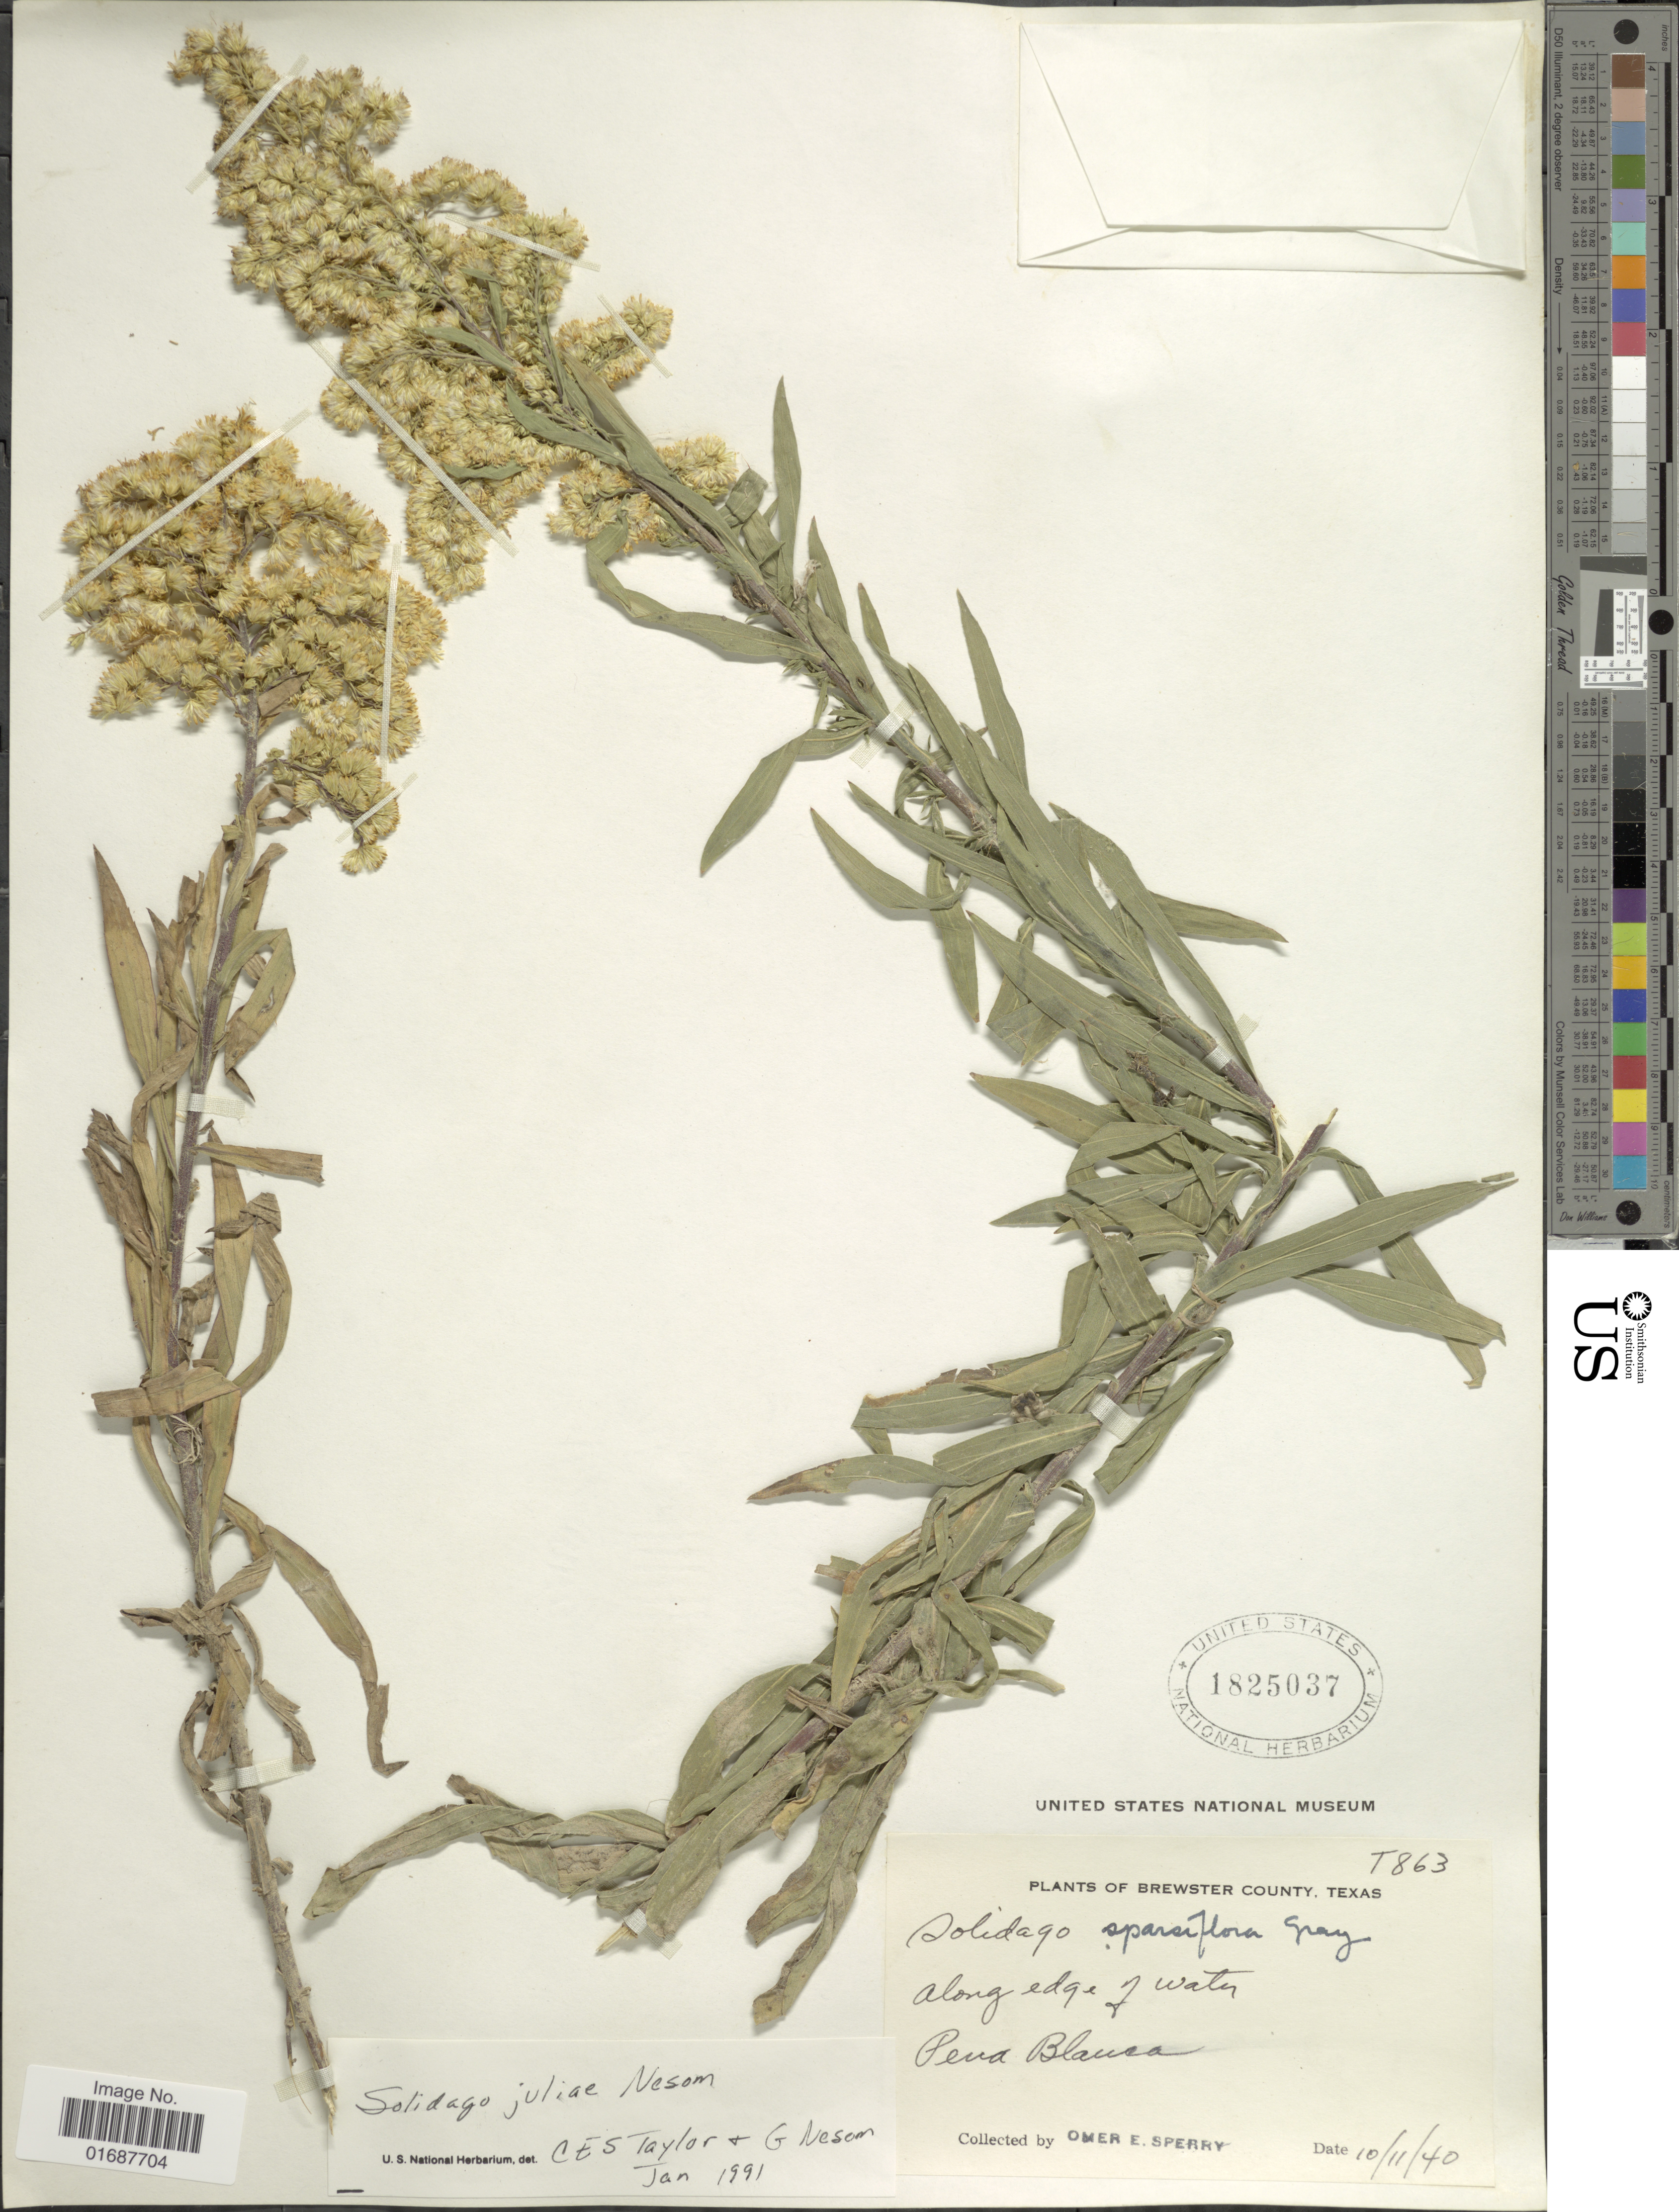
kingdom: Plantae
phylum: Tracheophyta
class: Magnoliopsida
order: Asterales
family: Asteraceae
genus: Solidago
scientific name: Solidago juliae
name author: G.L. Nesom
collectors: O. E. Sperry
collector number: T863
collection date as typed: Transcribed d/m/y: 10/11/40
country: United States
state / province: Texas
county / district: Brewster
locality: Along edge of water. Pena Blanca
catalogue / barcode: US 1825037